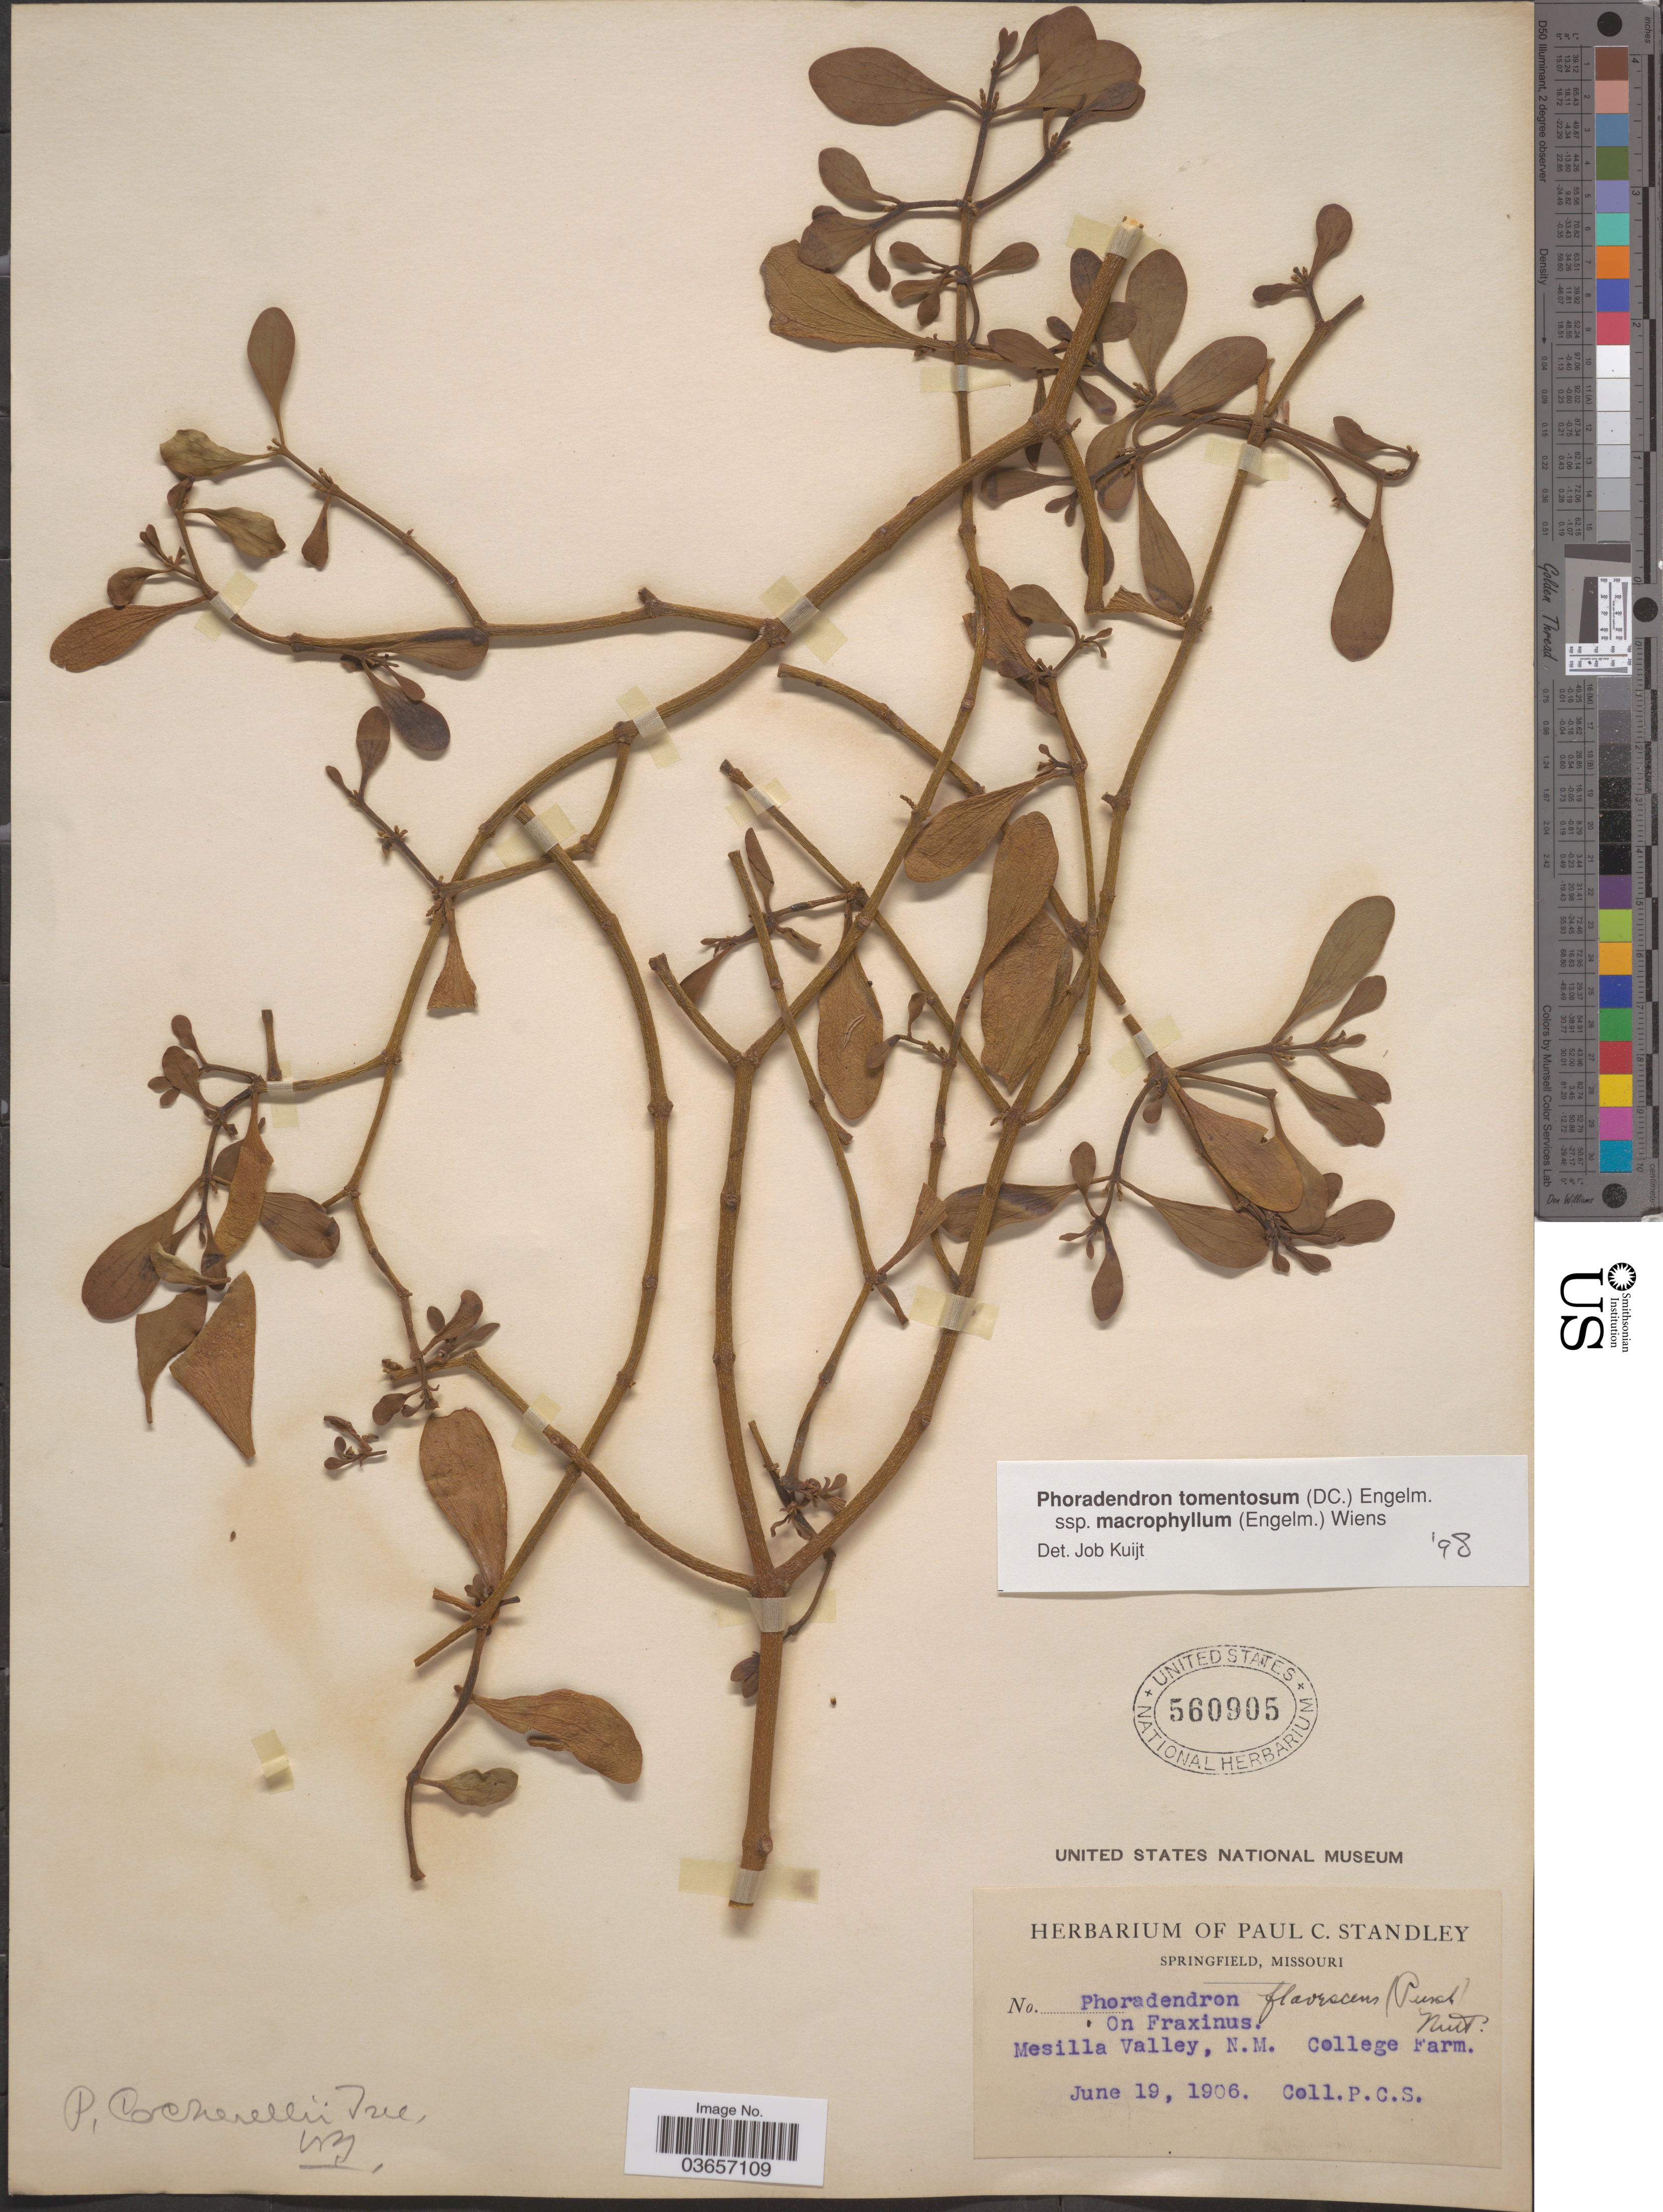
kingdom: Plantae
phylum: Tracheophyta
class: Magnoliopsida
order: Santalales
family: Viscaceae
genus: Phoradendron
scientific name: Phoradendron tomentosum var. macrophyllum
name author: (Engelm.) L.D. Benson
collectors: P. C. Standley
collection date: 1906-06-19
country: United States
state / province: New Mexico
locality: Mesilla Valley. College Farm.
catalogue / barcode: US 560905